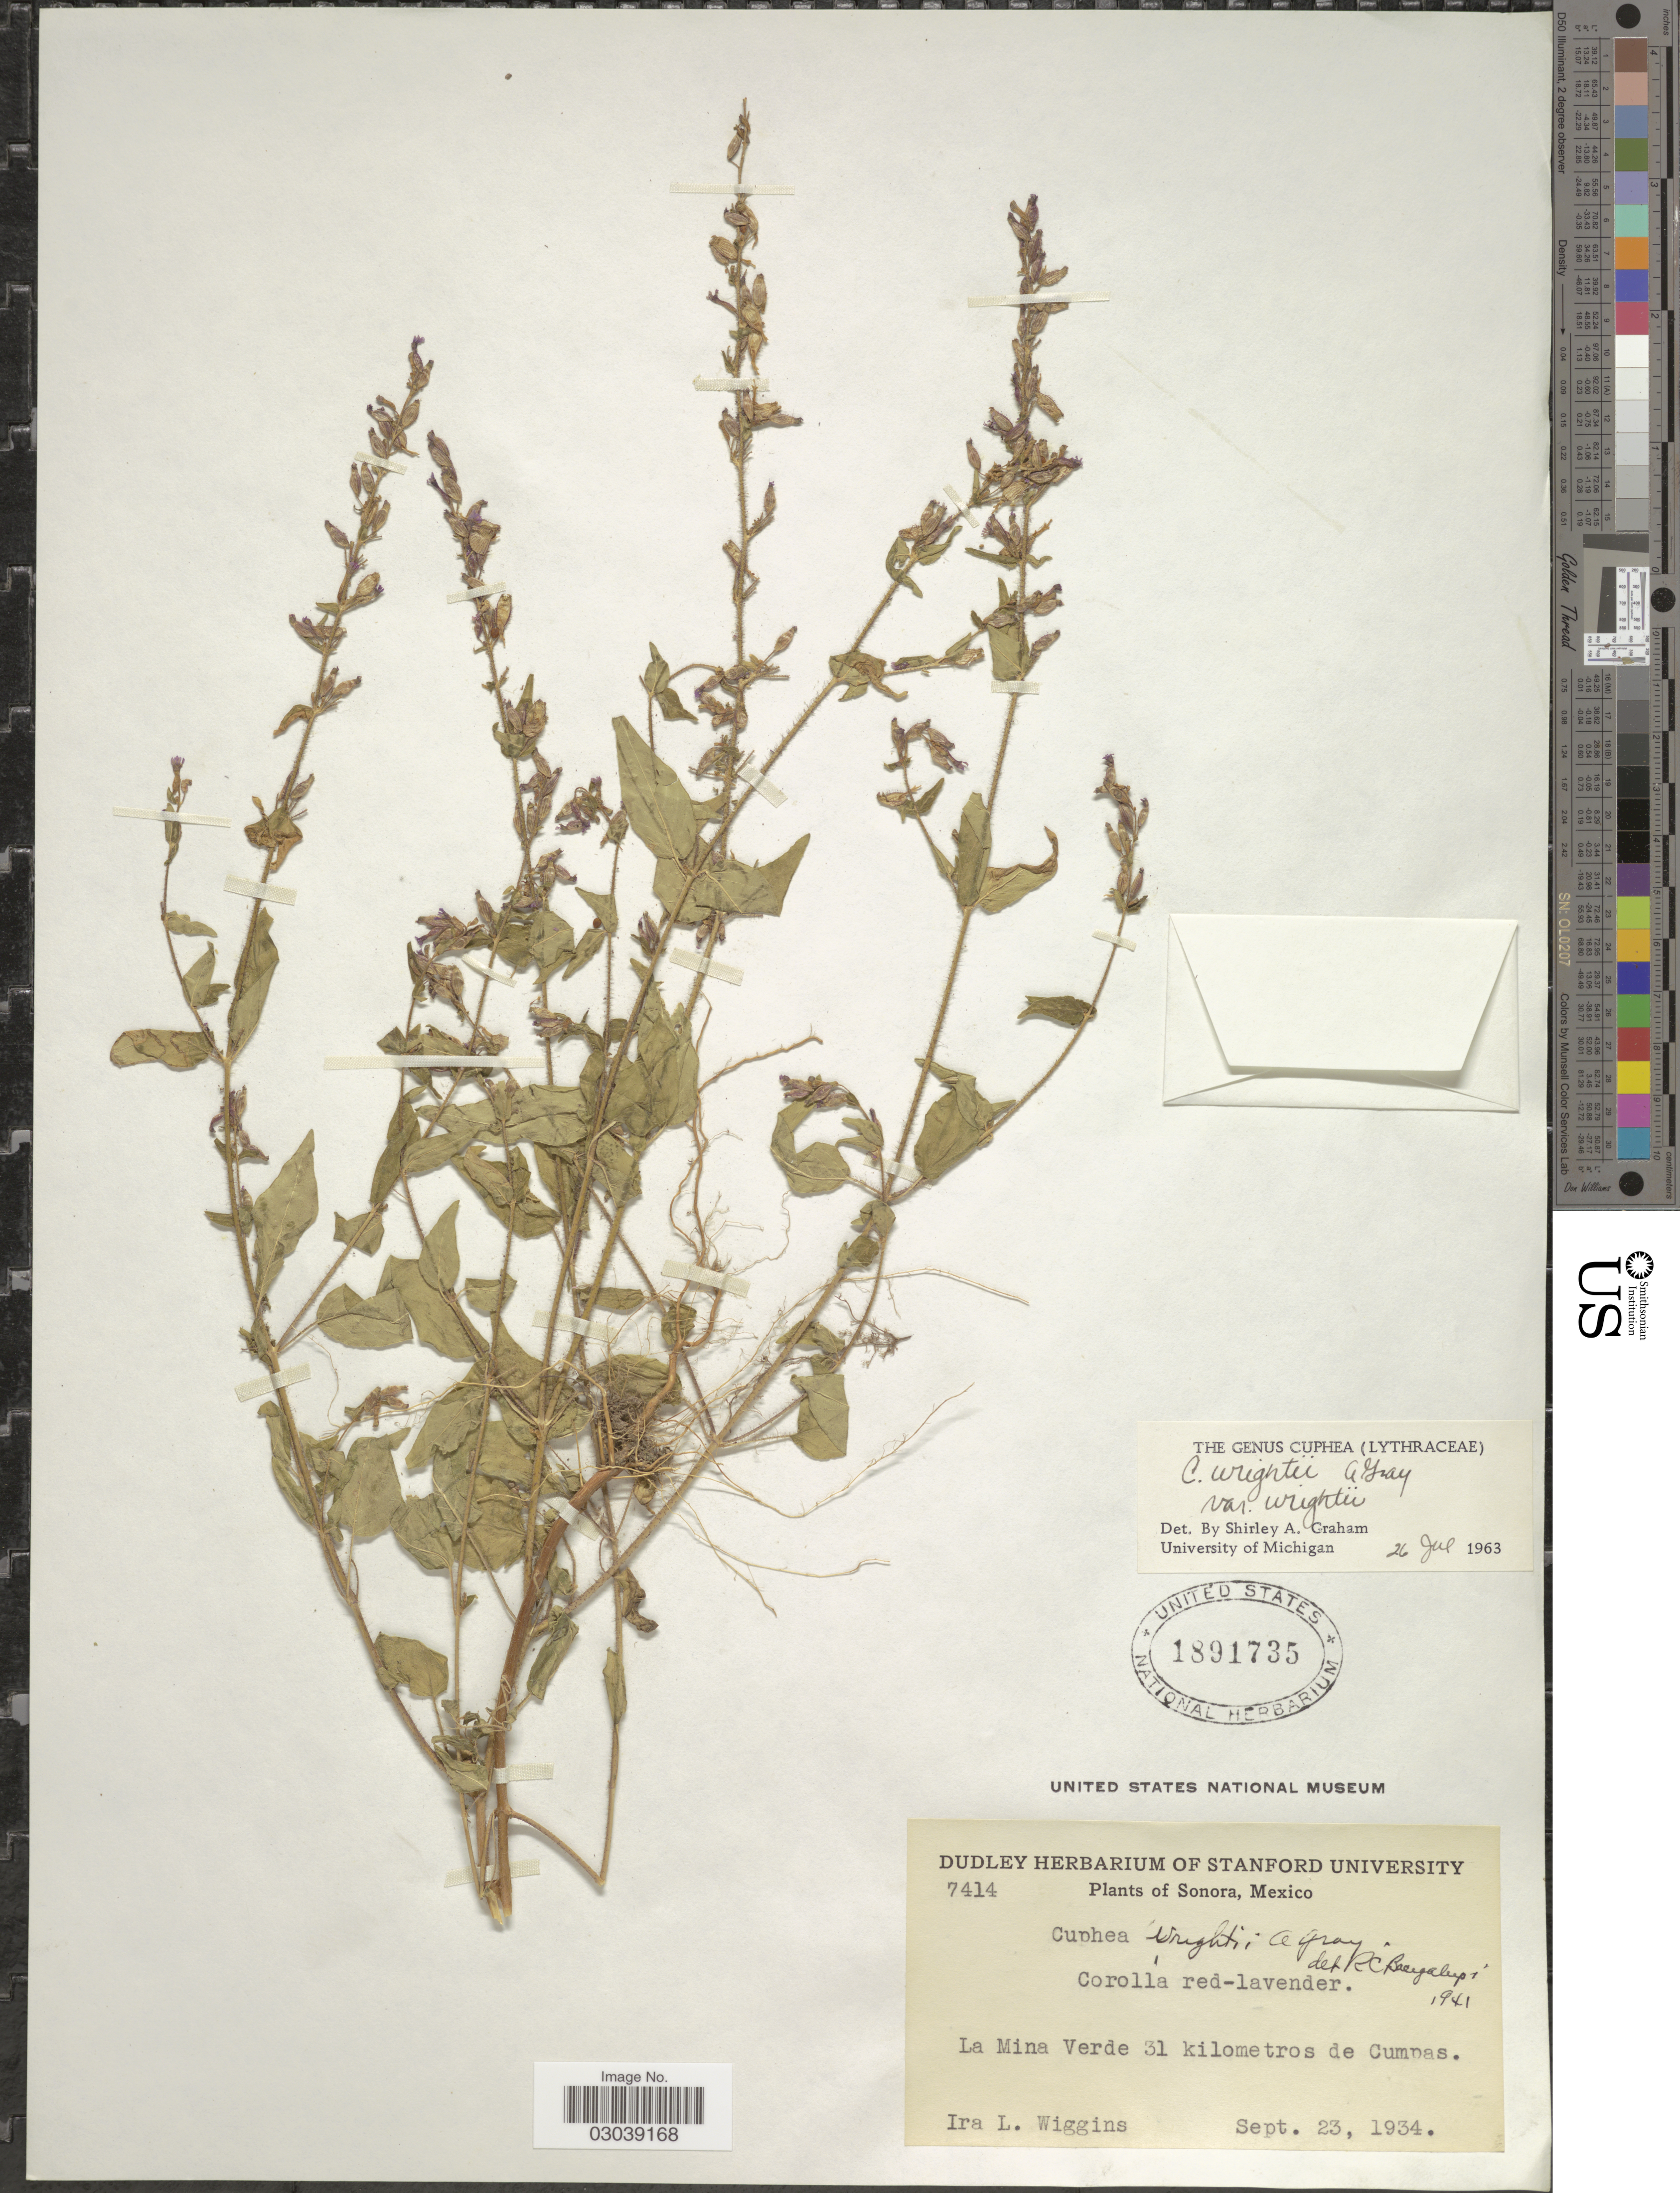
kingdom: Plantae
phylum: Tracheophyta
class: Magnoliopsida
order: Myrtales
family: Lythraceae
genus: Cuphea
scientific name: Cuphea wrightii var. wrightii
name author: A. Gray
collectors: I. L. Wiggins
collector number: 7414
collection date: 1934-09-23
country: Mexico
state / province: Sonora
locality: La Mina Verde 31 kilometros de Cumpas.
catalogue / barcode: US 1891735